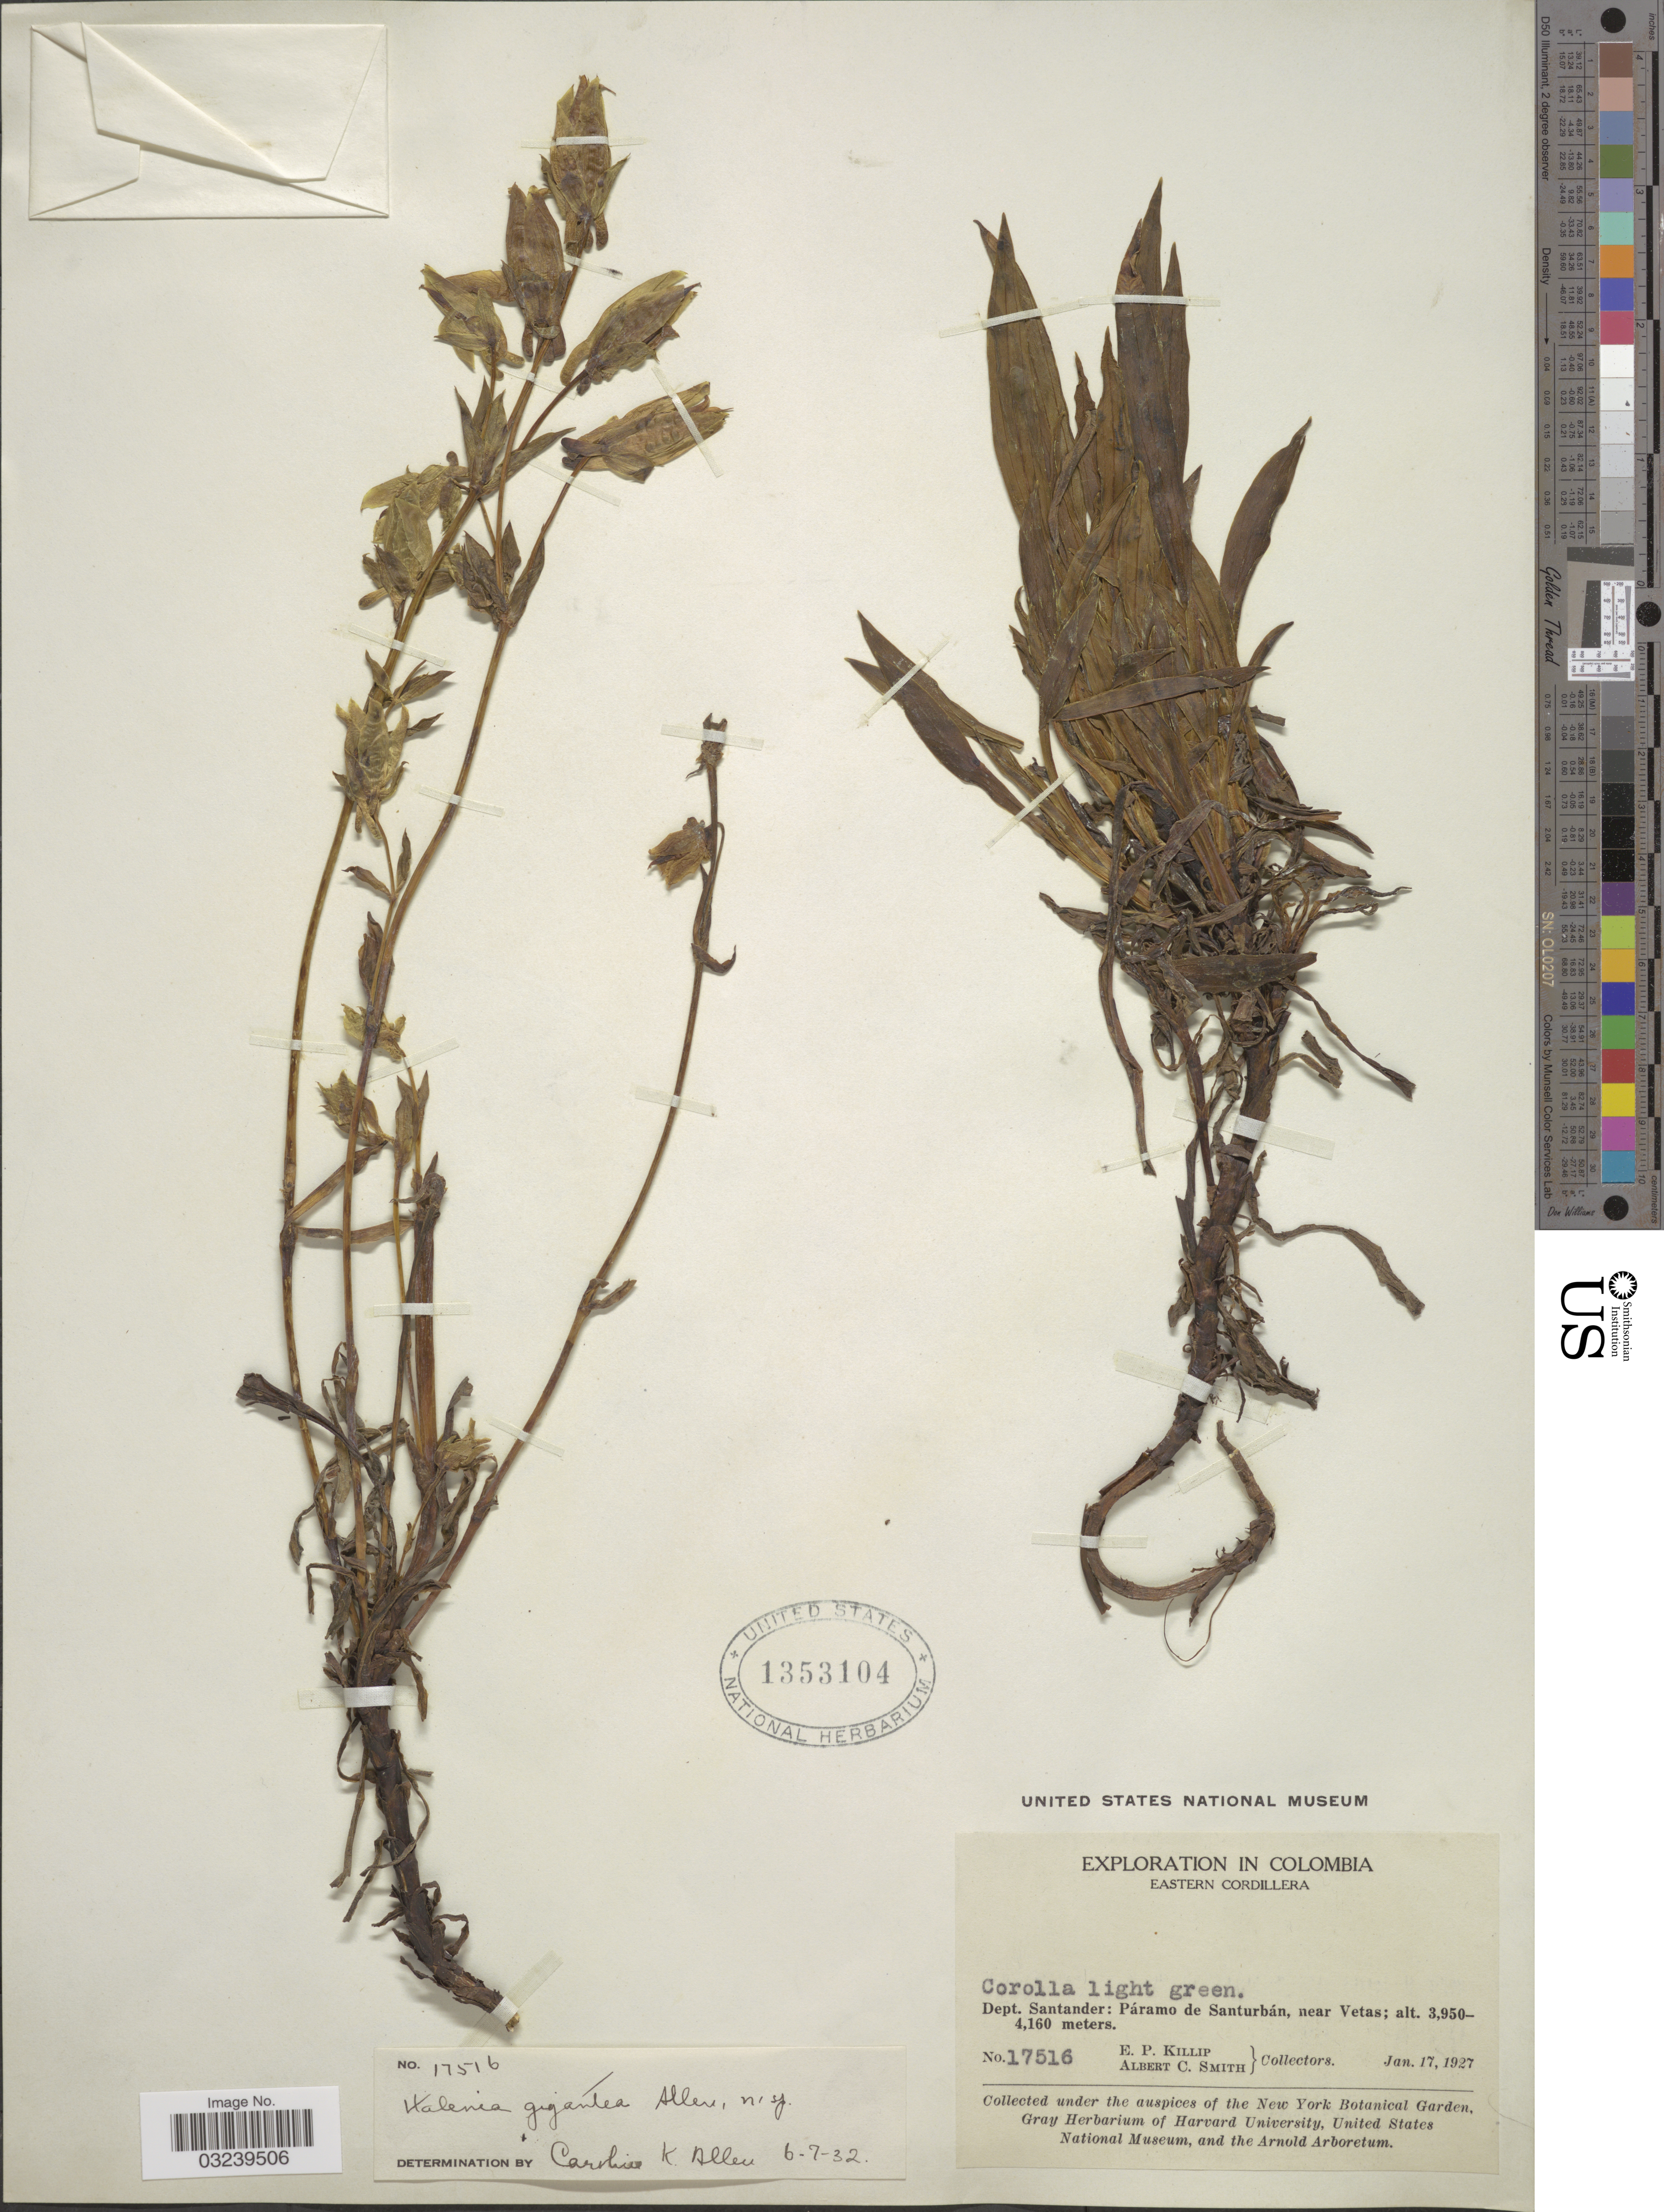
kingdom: Plantae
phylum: Tracheophyta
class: Magnoliopsida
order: Gentianales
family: Gentianaceae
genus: Halenia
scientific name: Halenia gigantea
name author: C.K. Allen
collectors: E. P. Killip & A. C. Smith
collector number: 17516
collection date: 1927-01-17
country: Colombia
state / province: Santander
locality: Eastern Cordillera, Dept. Santander: Páramo de Santurbán, near Vetas.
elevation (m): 3950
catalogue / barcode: US 1353104